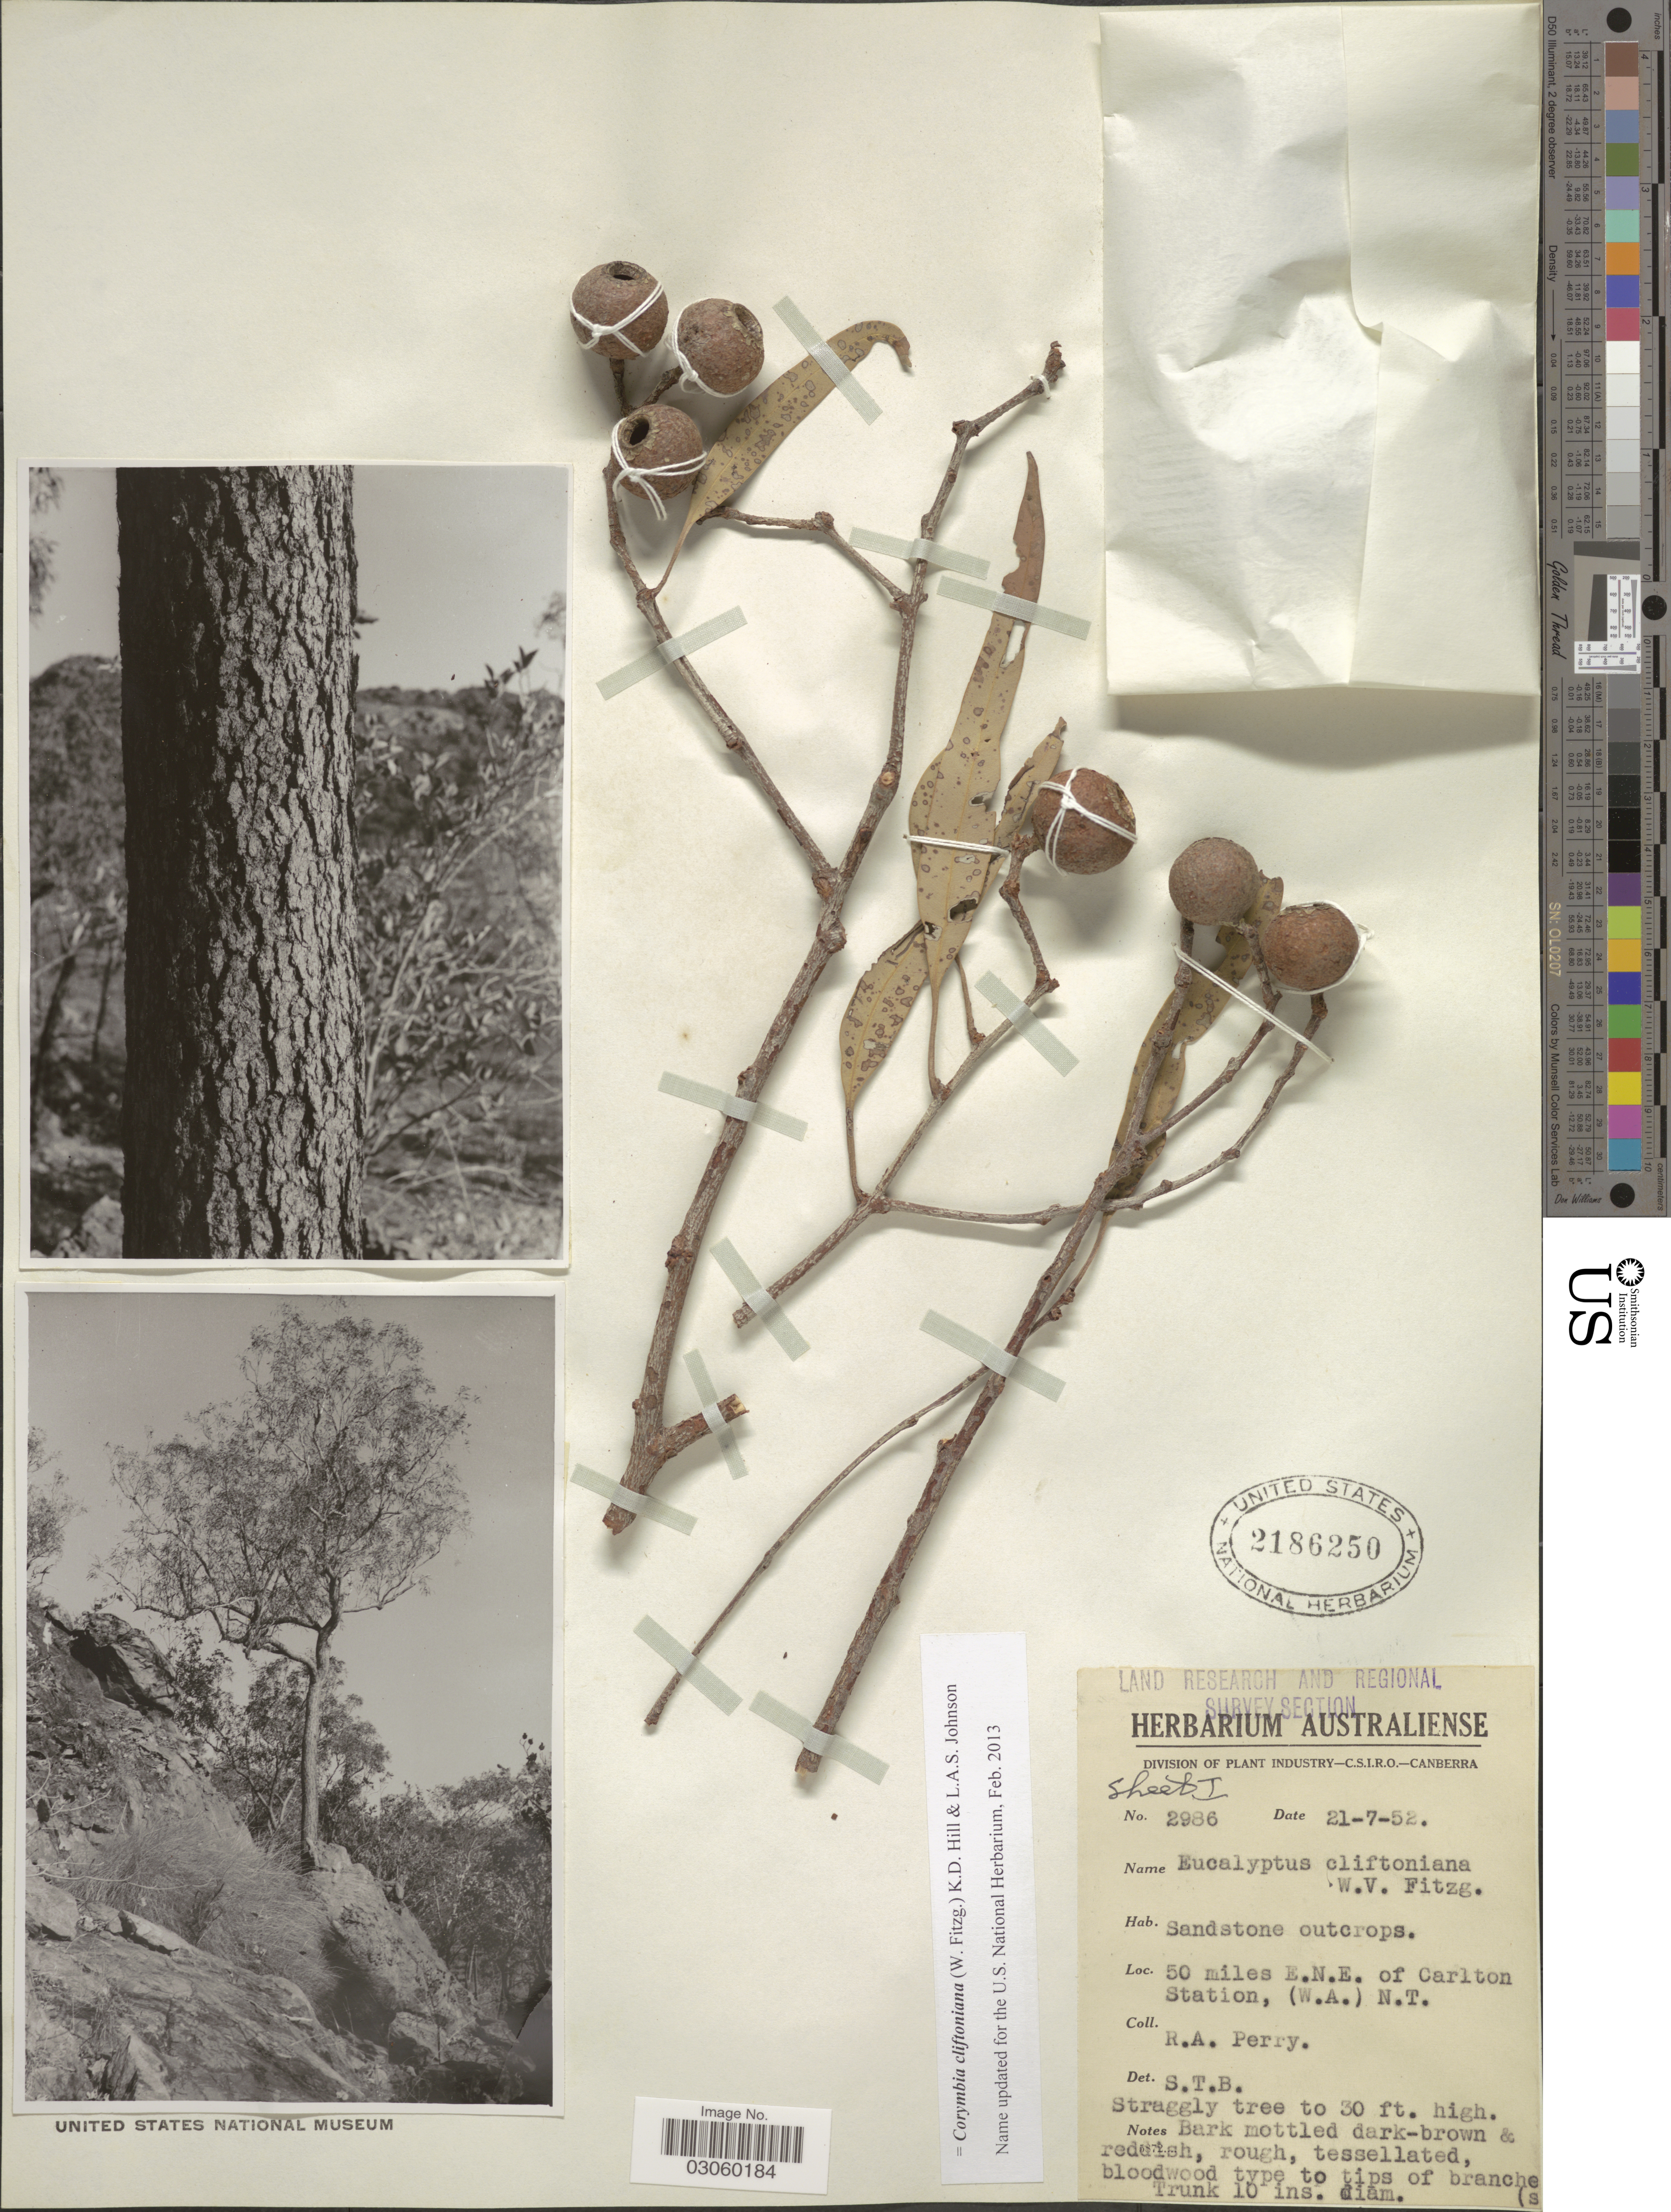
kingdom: Plantae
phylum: Tracheophyta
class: Magnoliopsida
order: Myrtales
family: Myrtaceae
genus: Corymbia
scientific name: Corymbia cliftoniana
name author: (W. Fitzg.) K.D. Hill & L.A.S. Johnson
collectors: Perry, R. A.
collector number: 2986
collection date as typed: Transcribed d/m/y: 21/7/52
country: Australia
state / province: Northern Territory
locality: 50 miles E.N.E. of Carlton Station, (W.A) N.T.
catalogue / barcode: US 2186250